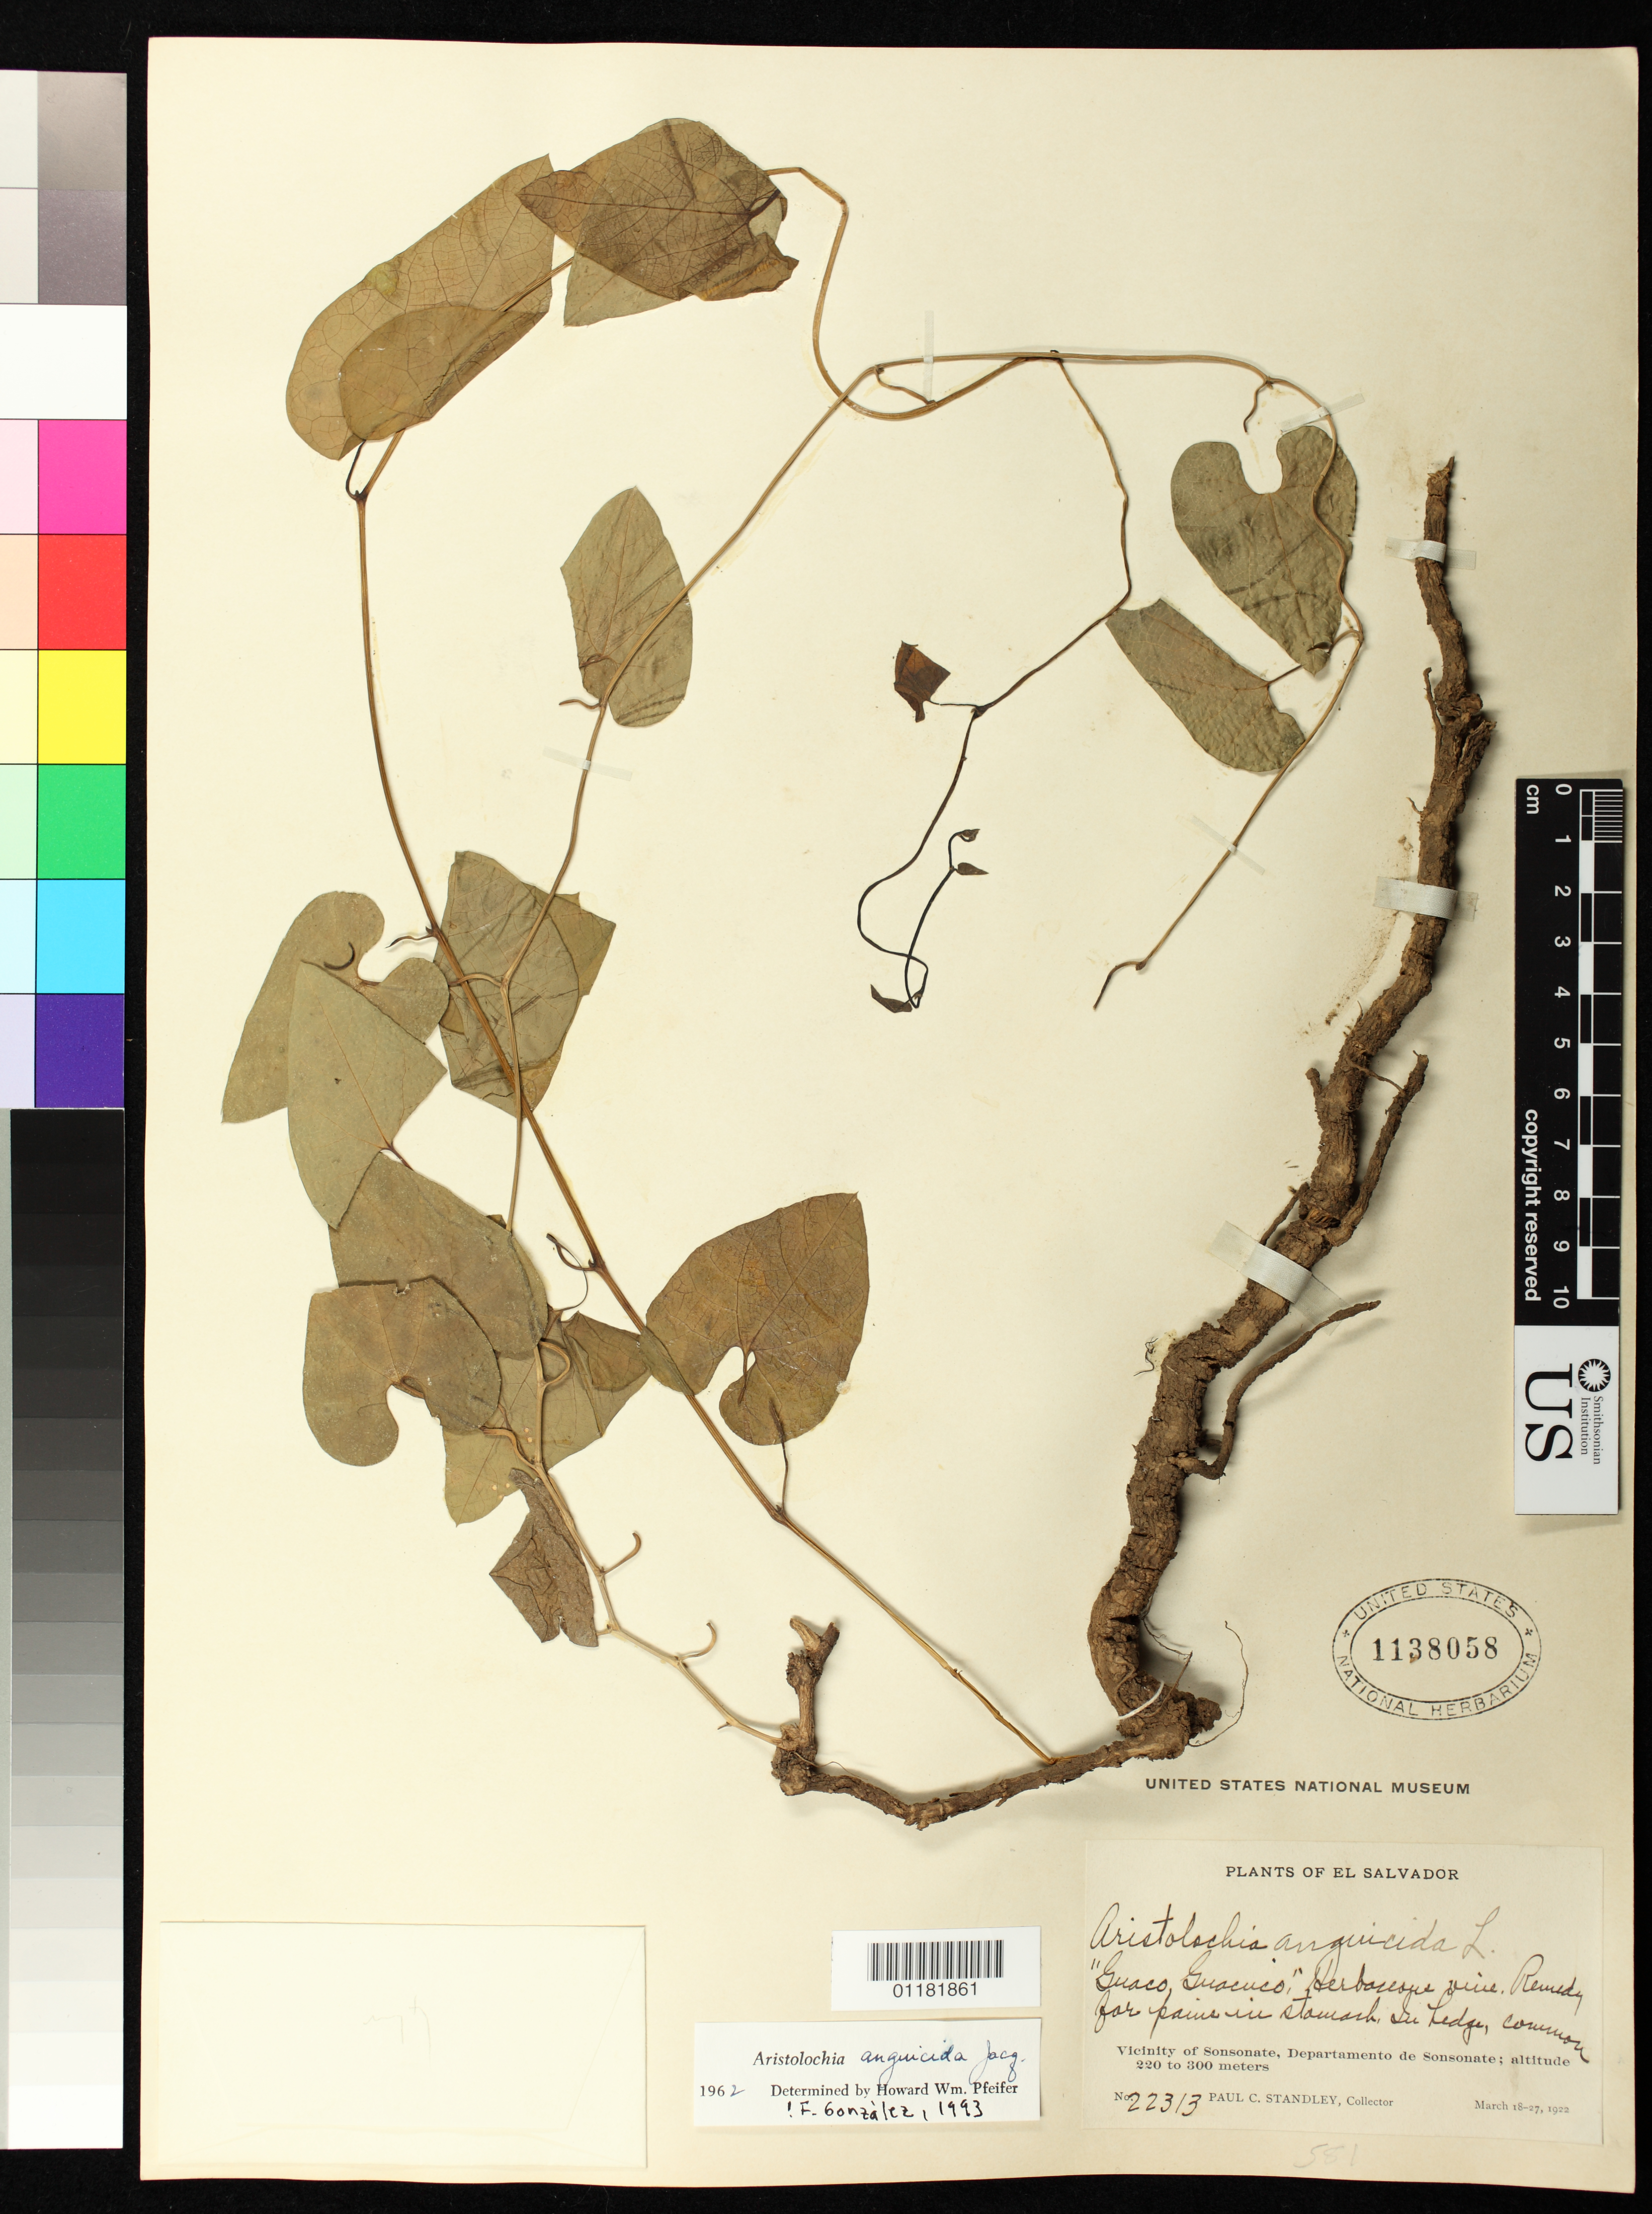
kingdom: Plantae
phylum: Tracheophyta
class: Magnoliopsida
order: Piperales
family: Aristolochiaceae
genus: Aristolochia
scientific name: Aristolochia anguicida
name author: Jacq.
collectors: P. C. Standley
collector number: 22313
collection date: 1922-03-16/1922-03-27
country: El Salvador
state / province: Sonsonate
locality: Vicinity of Sonsonate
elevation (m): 220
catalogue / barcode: US 1138058